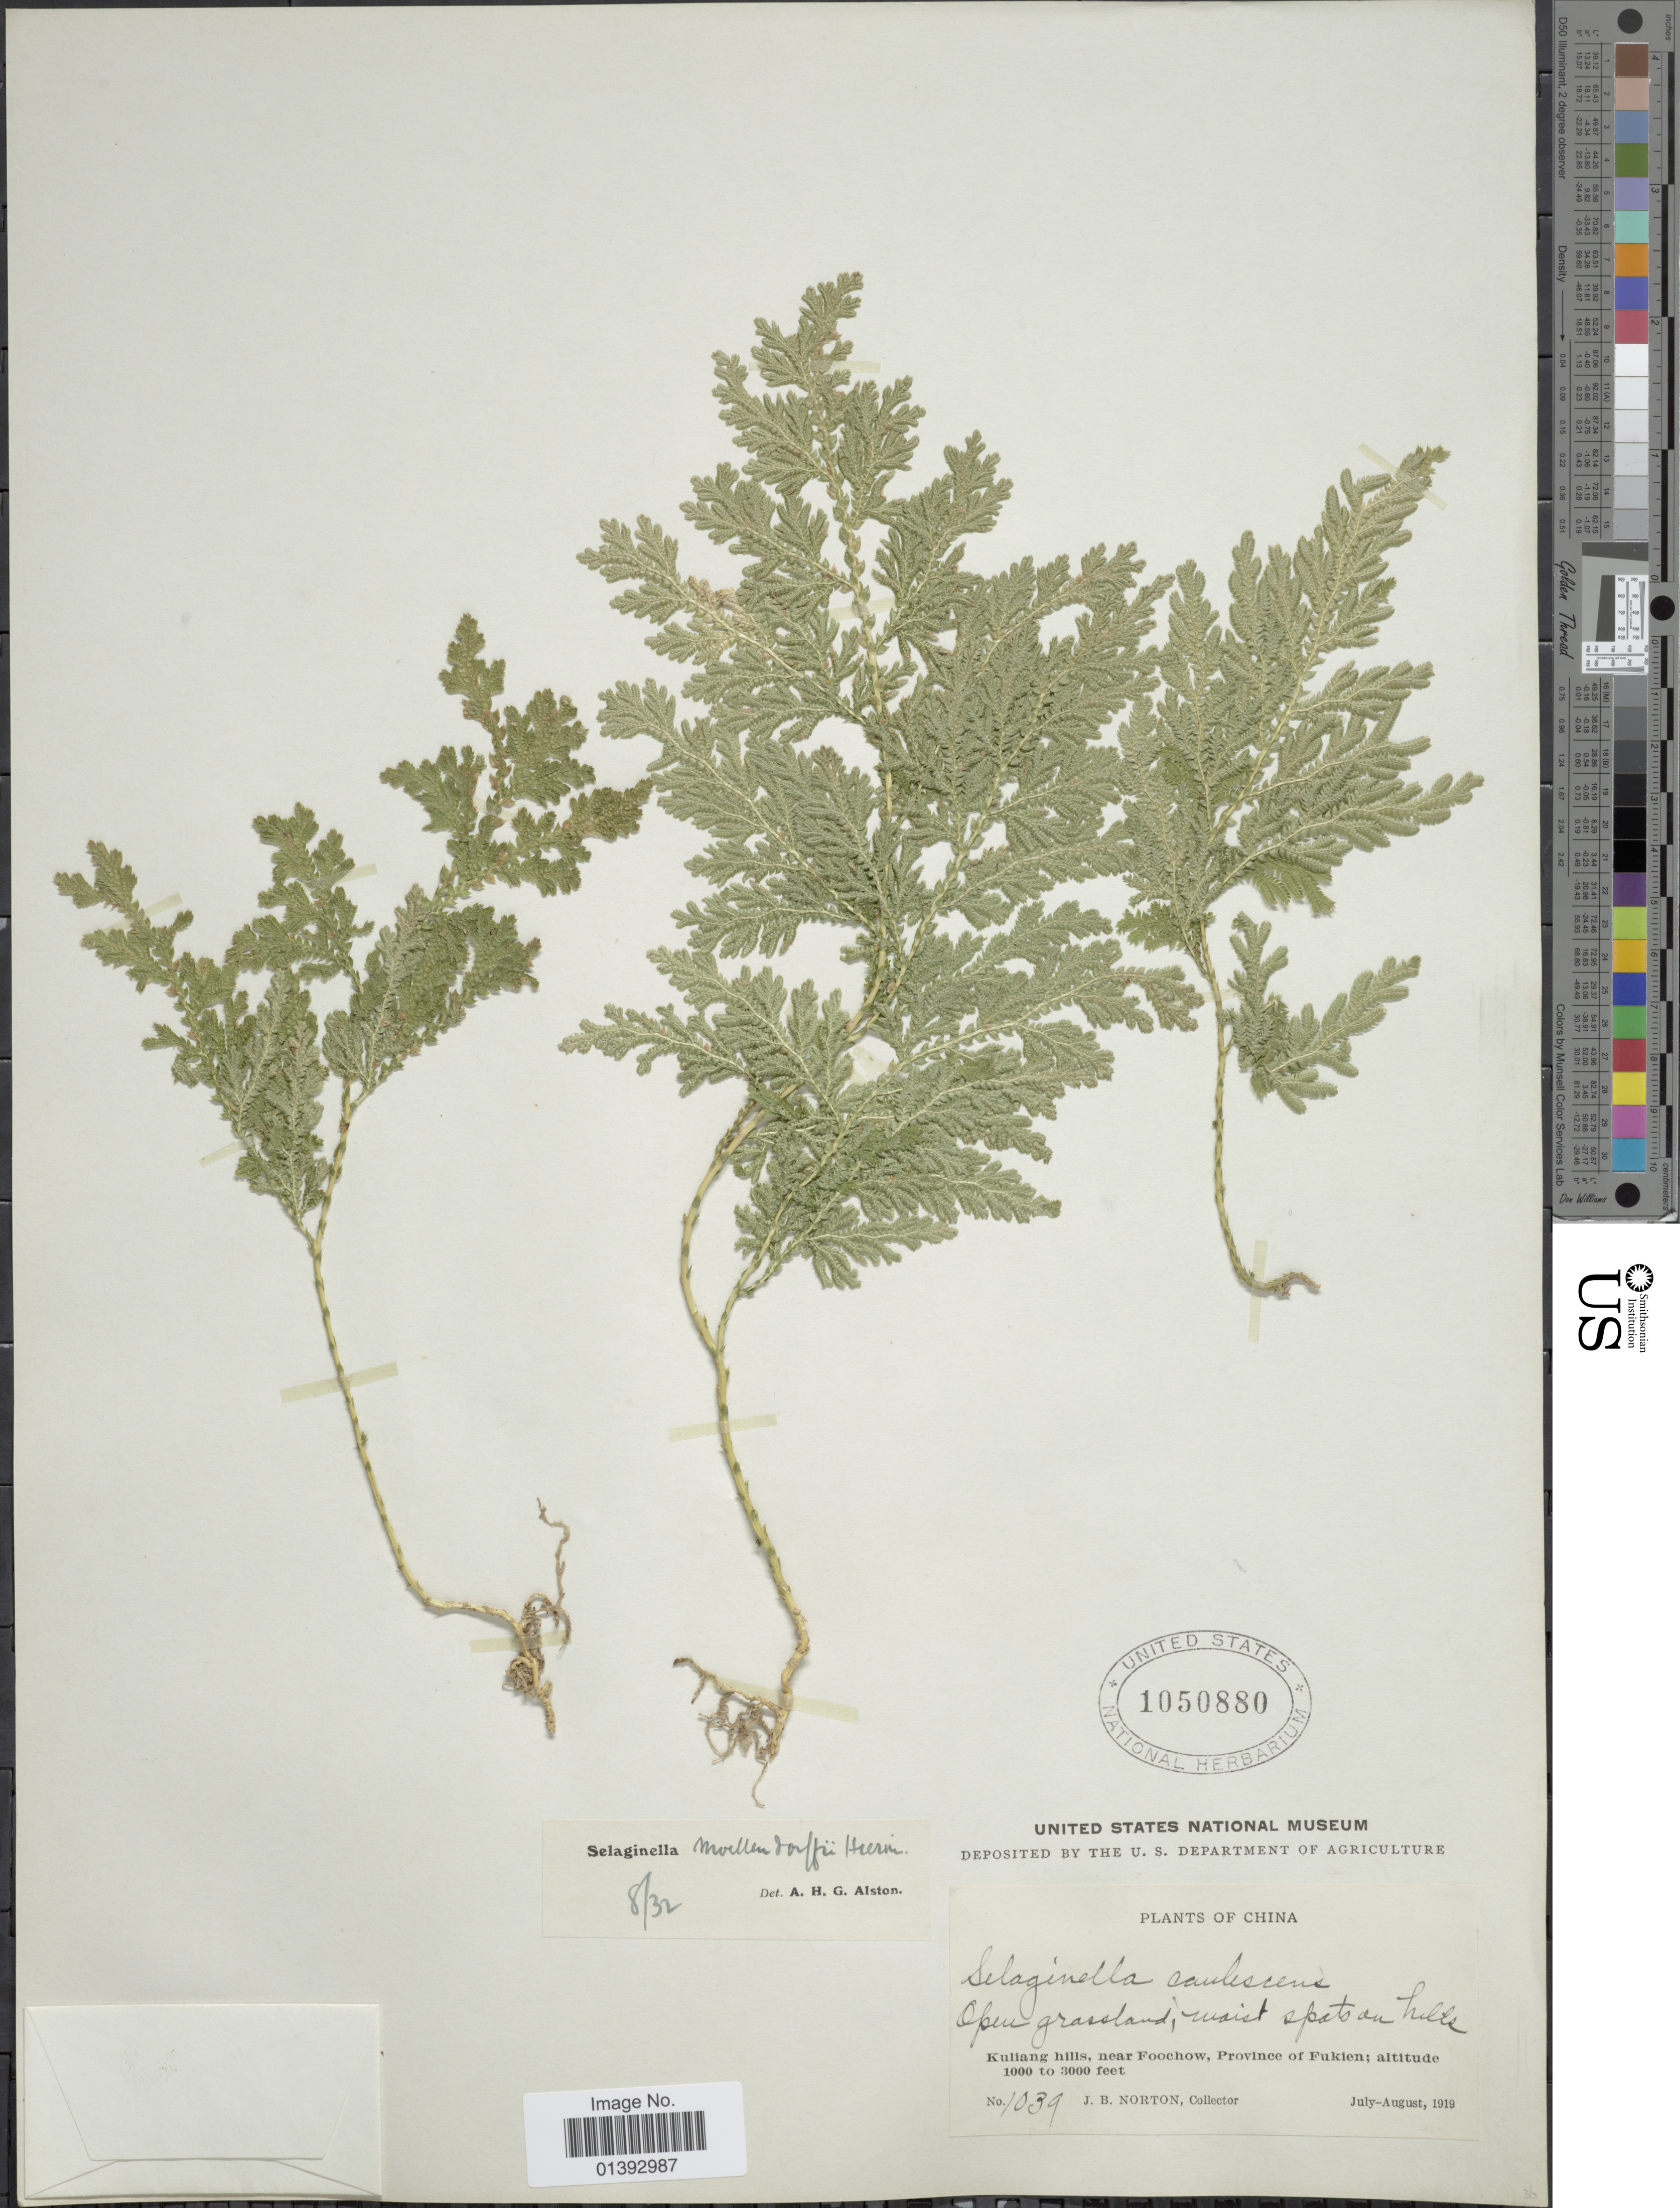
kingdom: Plantae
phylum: Tracheophyta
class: Lycopodiopsida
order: Selaginellales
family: Selaginellaceae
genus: Selaginella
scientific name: Selaginella moellendorffii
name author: Hieron.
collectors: J. B. Norton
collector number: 1039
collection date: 1919-07/1919-08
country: China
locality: Kuliang hills, near Foochow, Province of Fukien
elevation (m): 305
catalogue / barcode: US 1050880